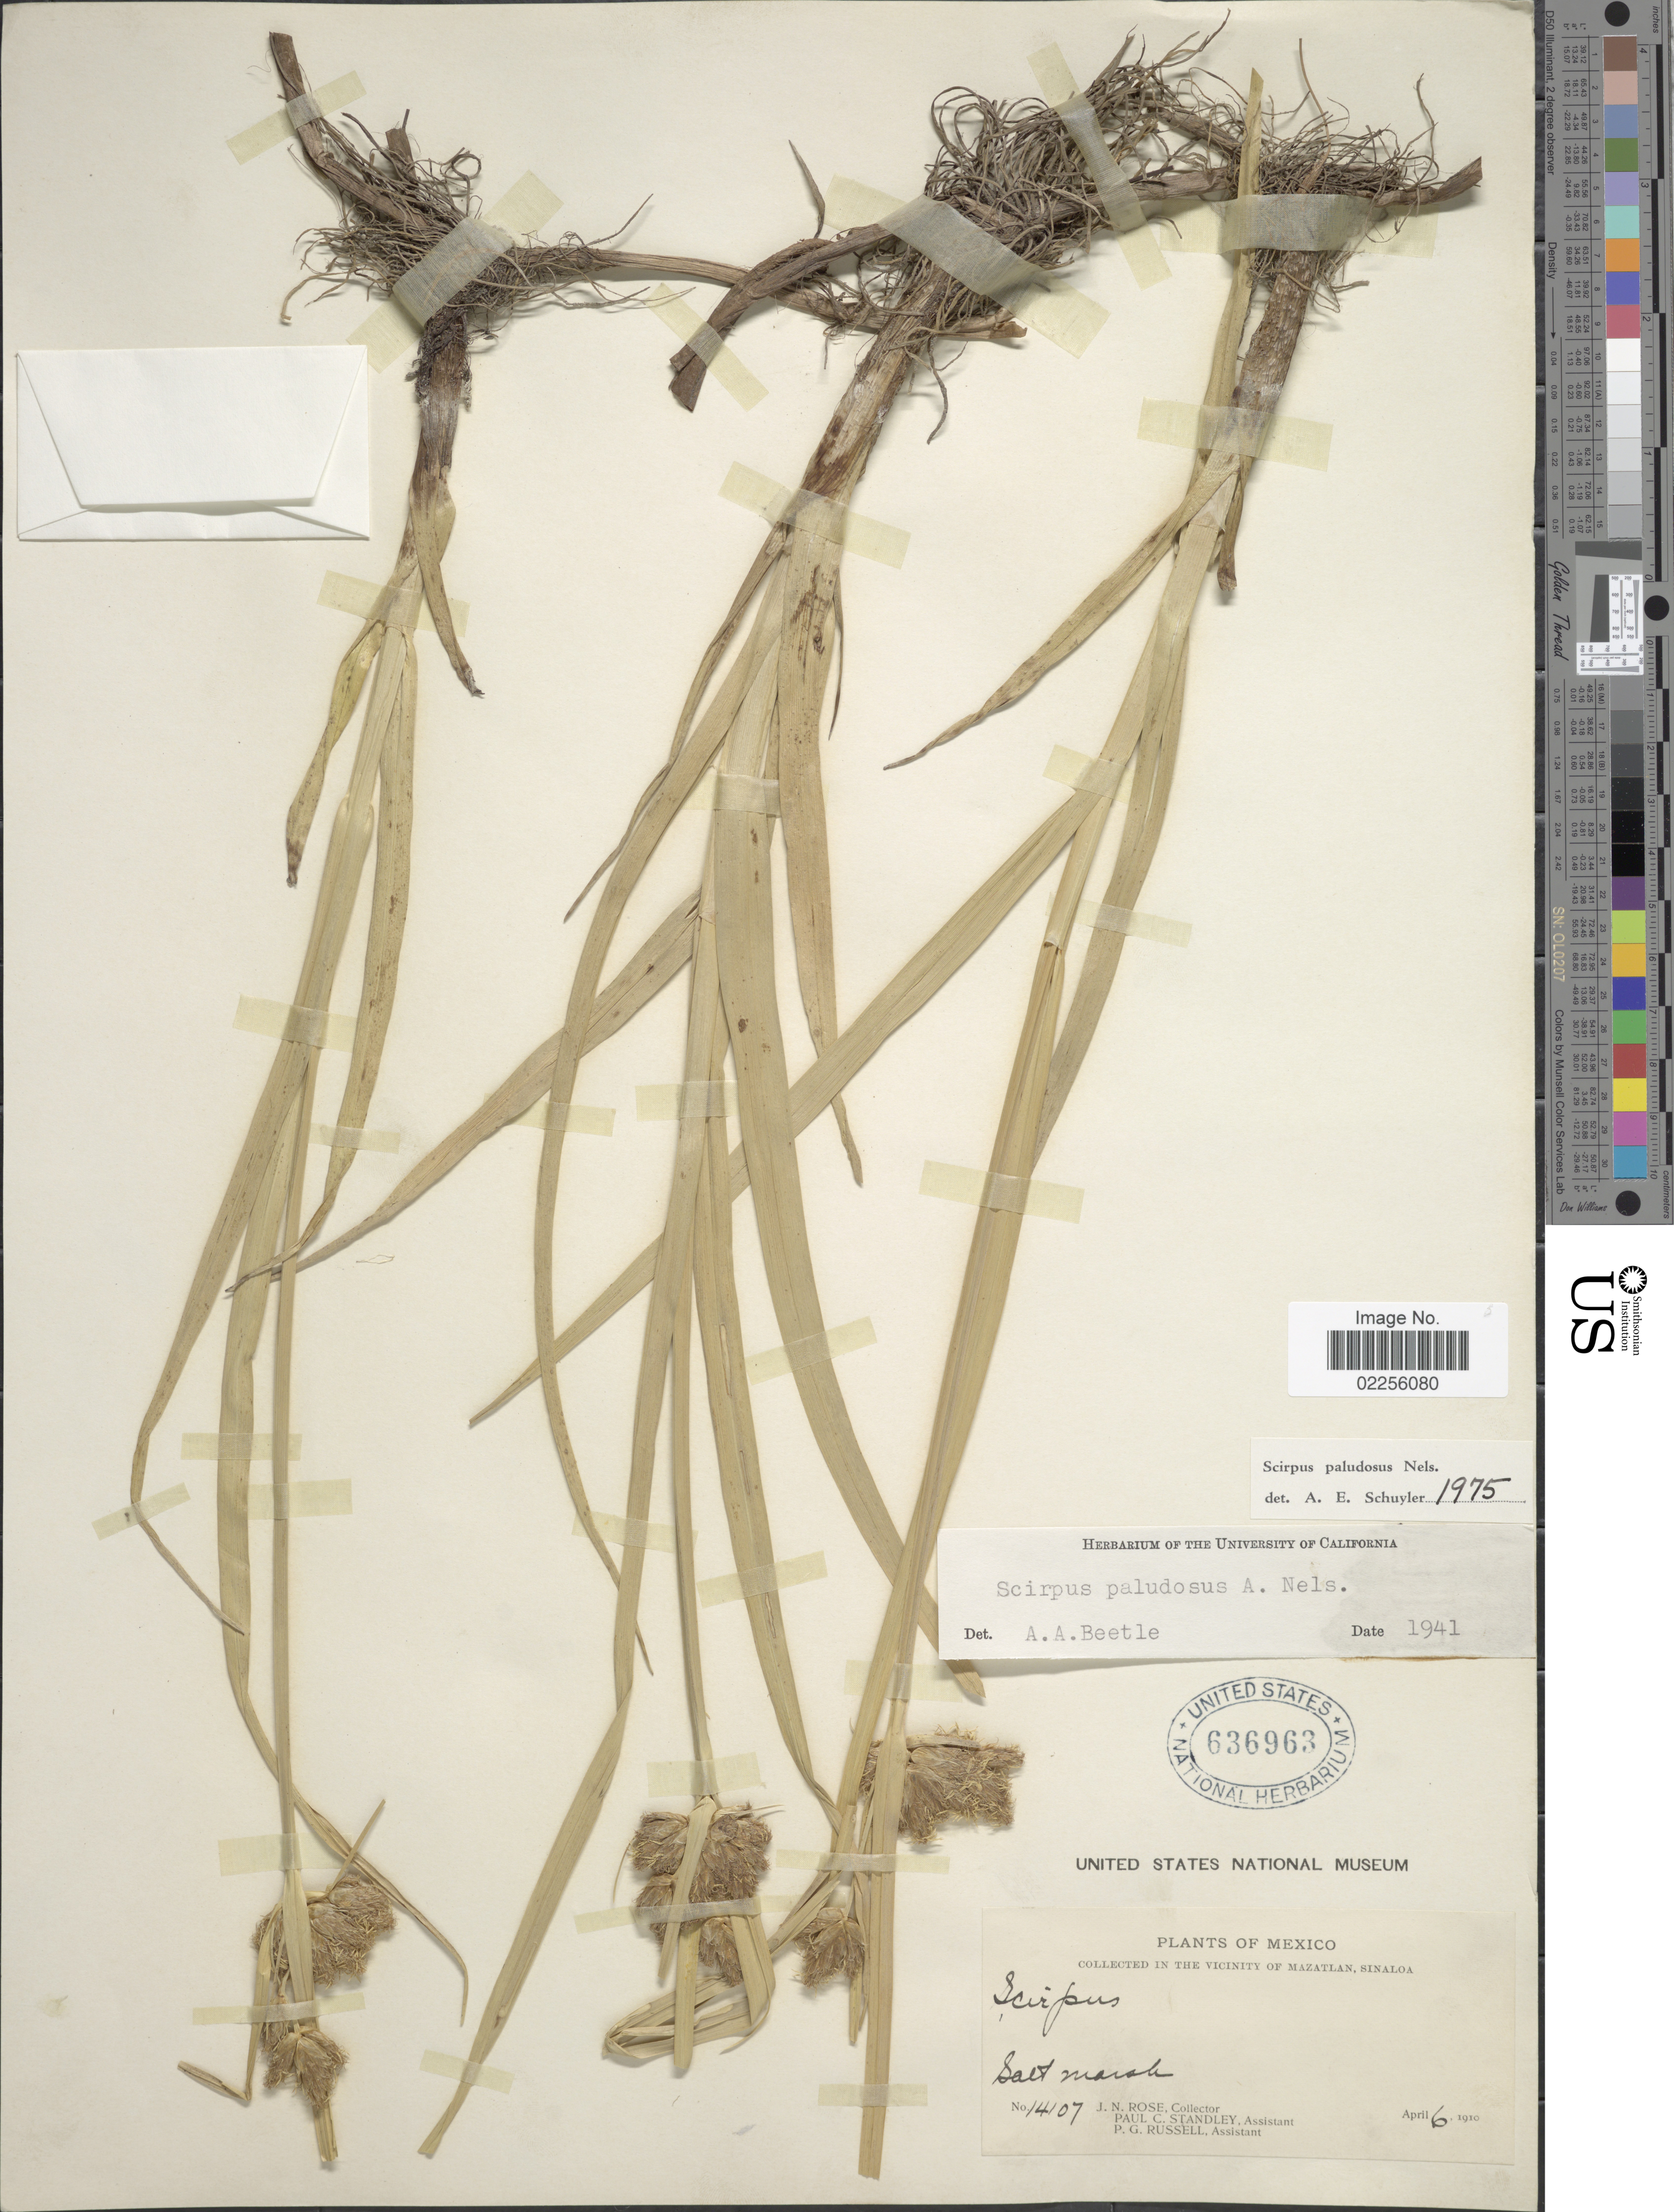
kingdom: Plantae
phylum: Tracheophyta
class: Liliopsida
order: Poales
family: Cyperaceae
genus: Bolboschoenus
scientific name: Bolboschoenus maritimus subsp. paludosus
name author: (A. Nelson) T. Koyama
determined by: Strong, M. T., (US), Smithsonian Institution - National Museum of Natural History (UNITED STATES)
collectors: J. N. Rose, P. C. Standley & P. G. Russell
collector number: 14107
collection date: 1910-04-06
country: Mexico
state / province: Sinaloa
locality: In The Vicinity of Mazatlan, Salt marsh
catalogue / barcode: US 636963